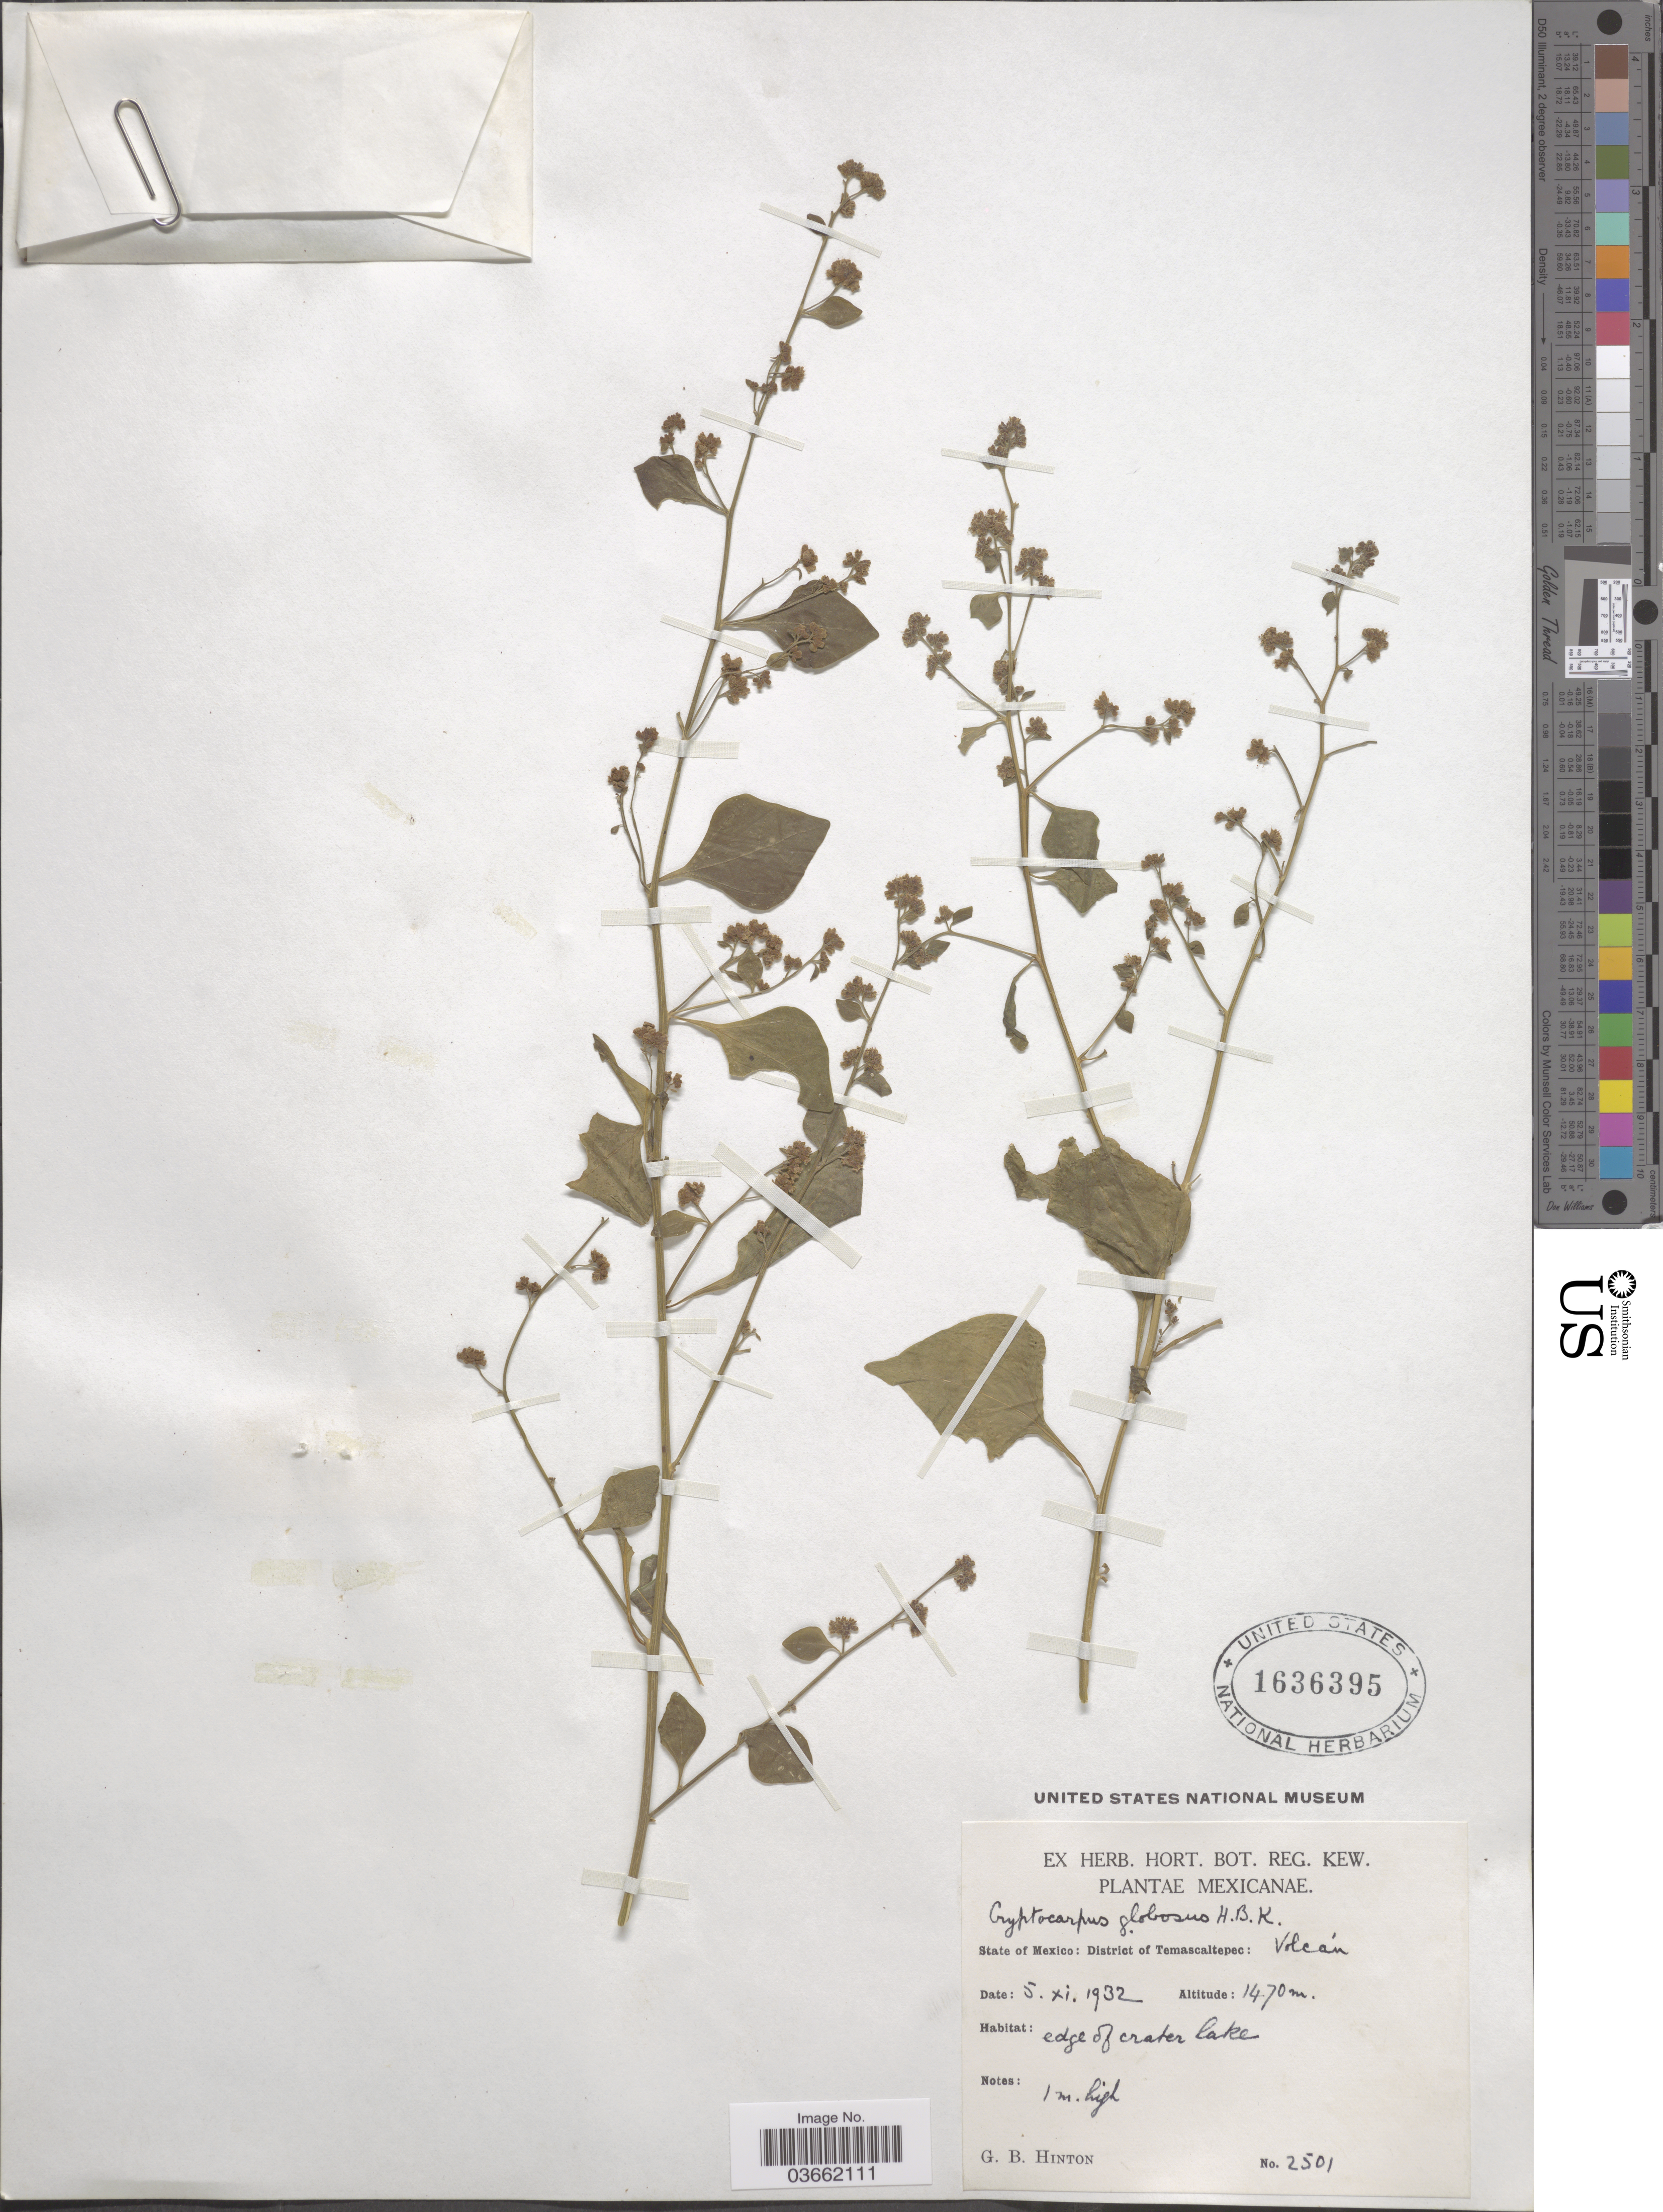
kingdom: Plantae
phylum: Tracheophyta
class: Magnoliopsida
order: Caryophyllales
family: Nyctaginaceae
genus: Salpianthus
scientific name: Salpianthus purpurascens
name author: (Cav. ex Lag.) Hook. & Arn.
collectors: G. B. Hinton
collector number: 2501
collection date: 1932-11-05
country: Mexico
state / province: México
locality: District of Temascaltepec: Volcán. Edge of crater lake.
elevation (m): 1470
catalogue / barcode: US 1636395